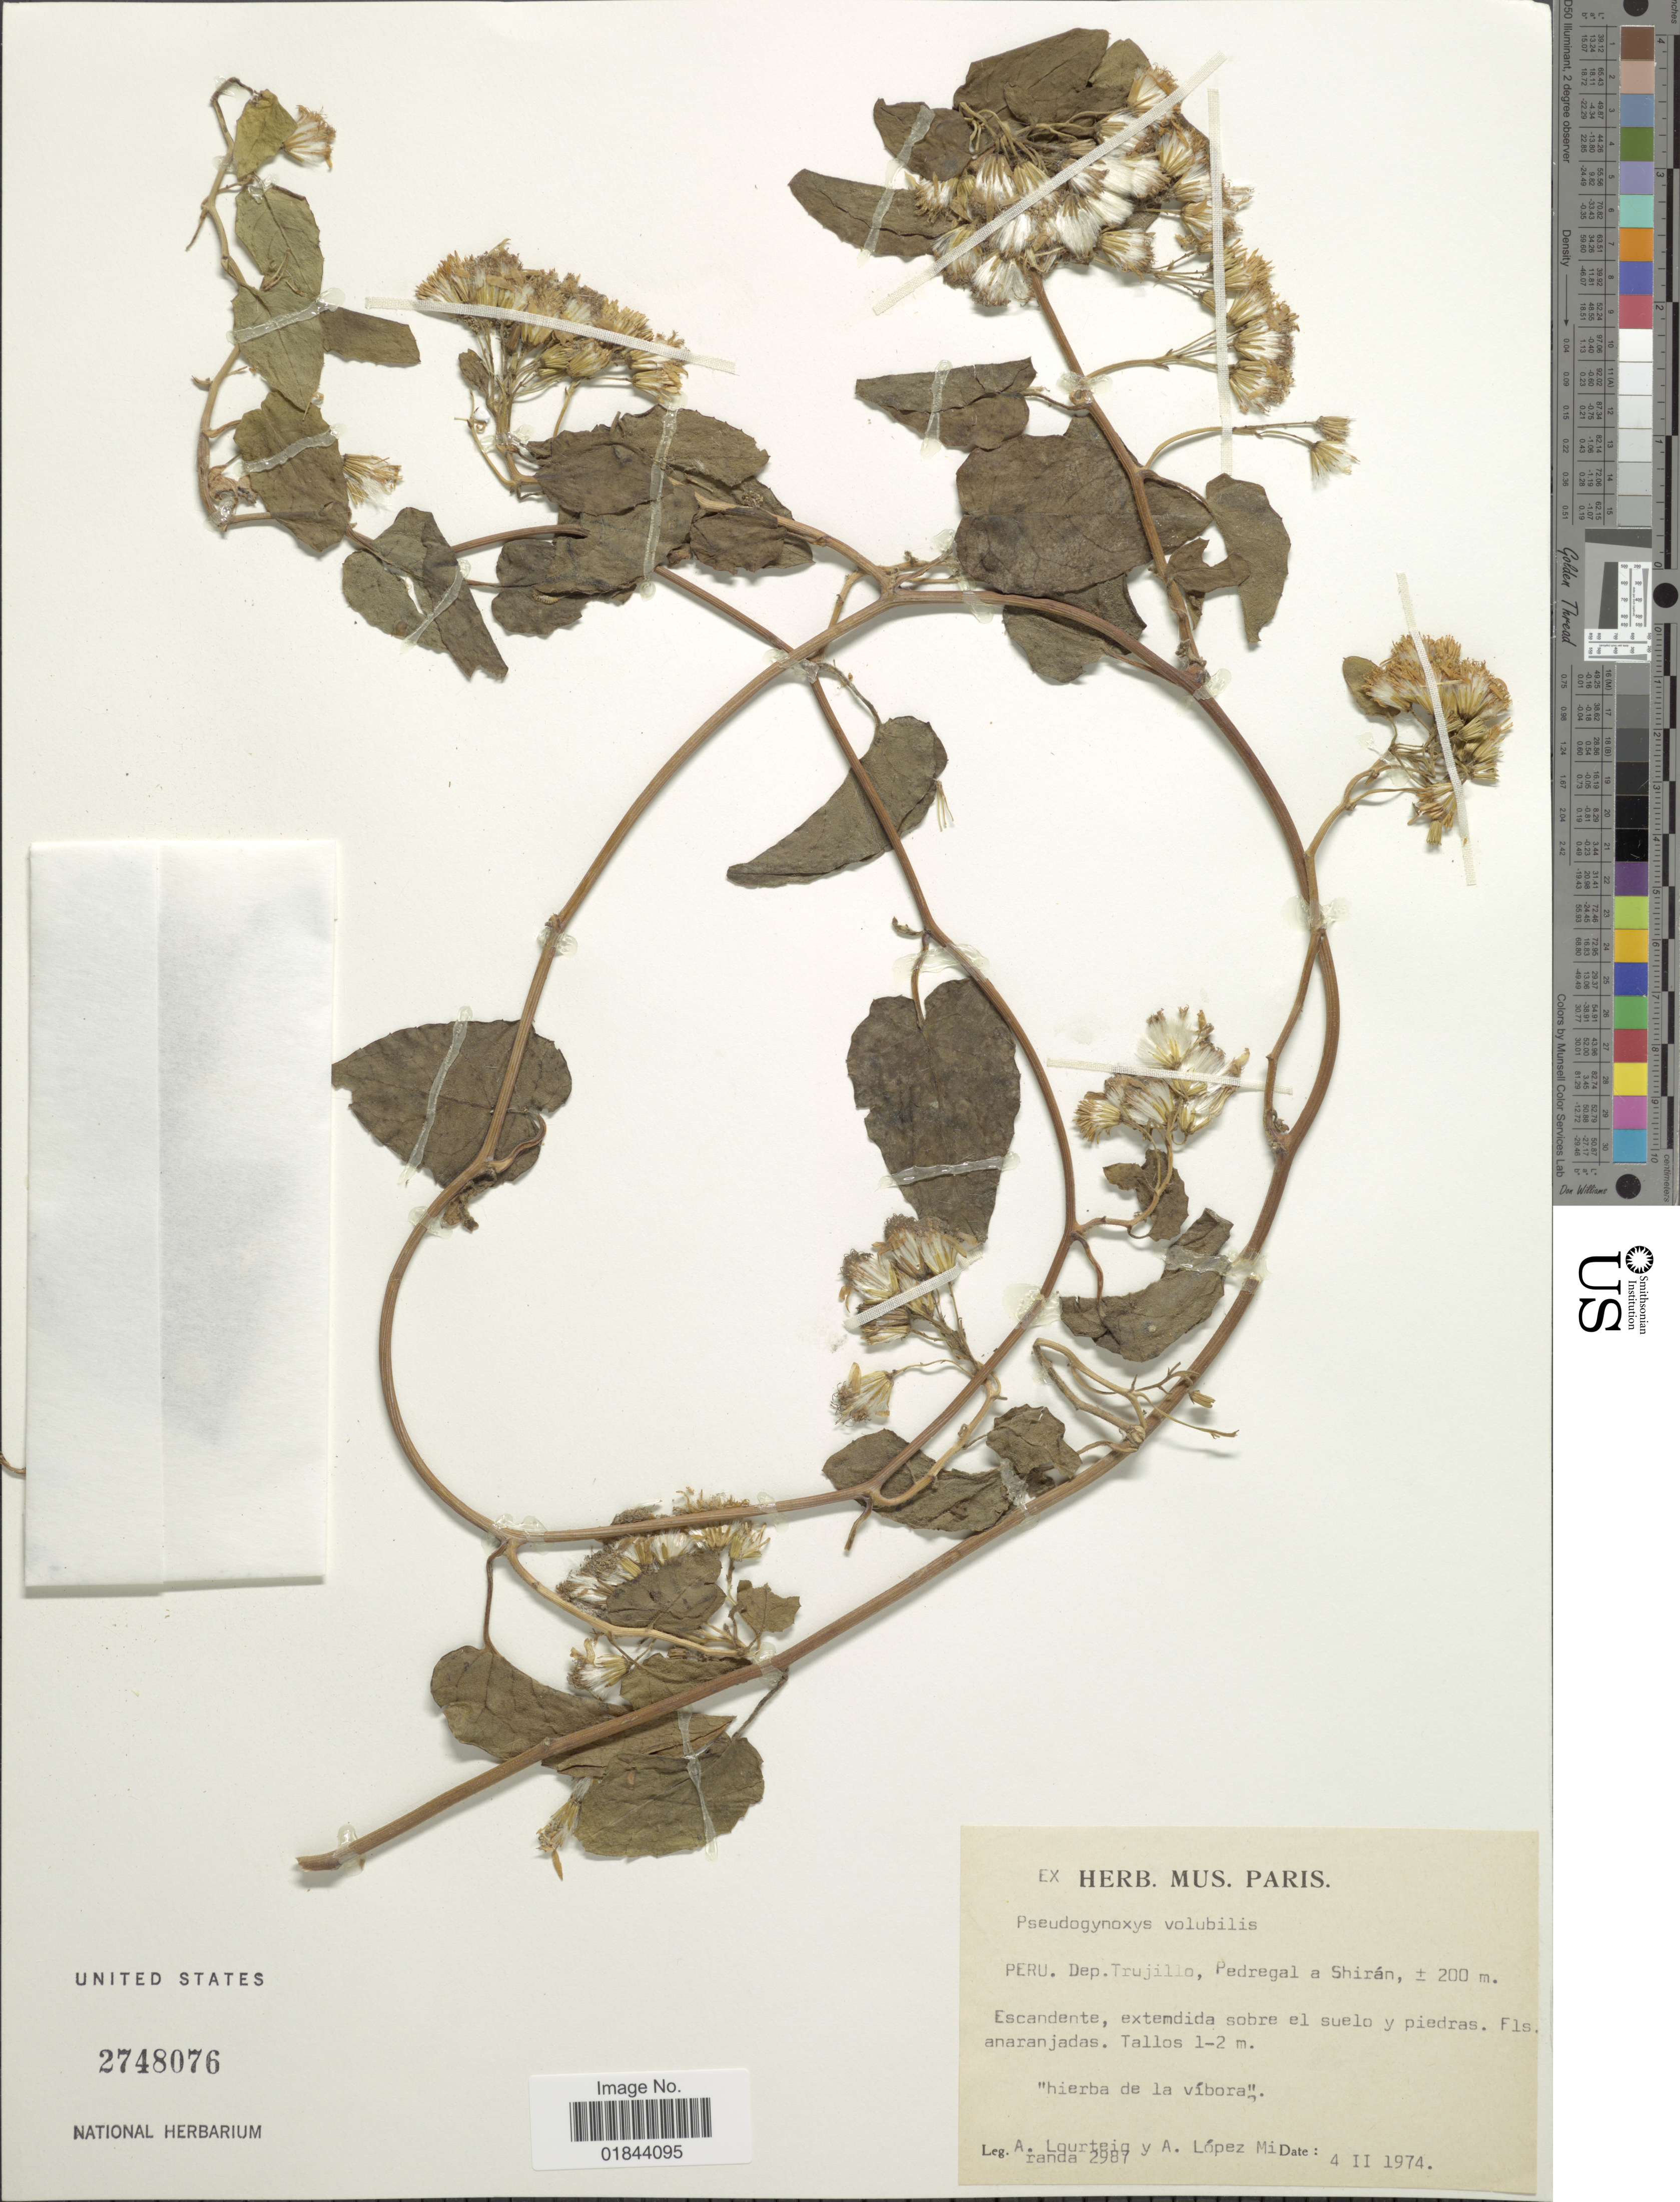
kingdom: Plantae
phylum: Tracheophyta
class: Magnoliopsida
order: Asterales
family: Asteraceae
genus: Pseudogynoxys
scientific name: Pseudogynoxys cordifolia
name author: (Cass.) Cabrera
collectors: A. Lourteig & A. López M.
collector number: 2987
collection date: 1974-02-04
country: Venezuela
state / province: Trujillo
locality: Pedregal a Shirán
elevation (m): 200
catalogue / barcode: US 2748076